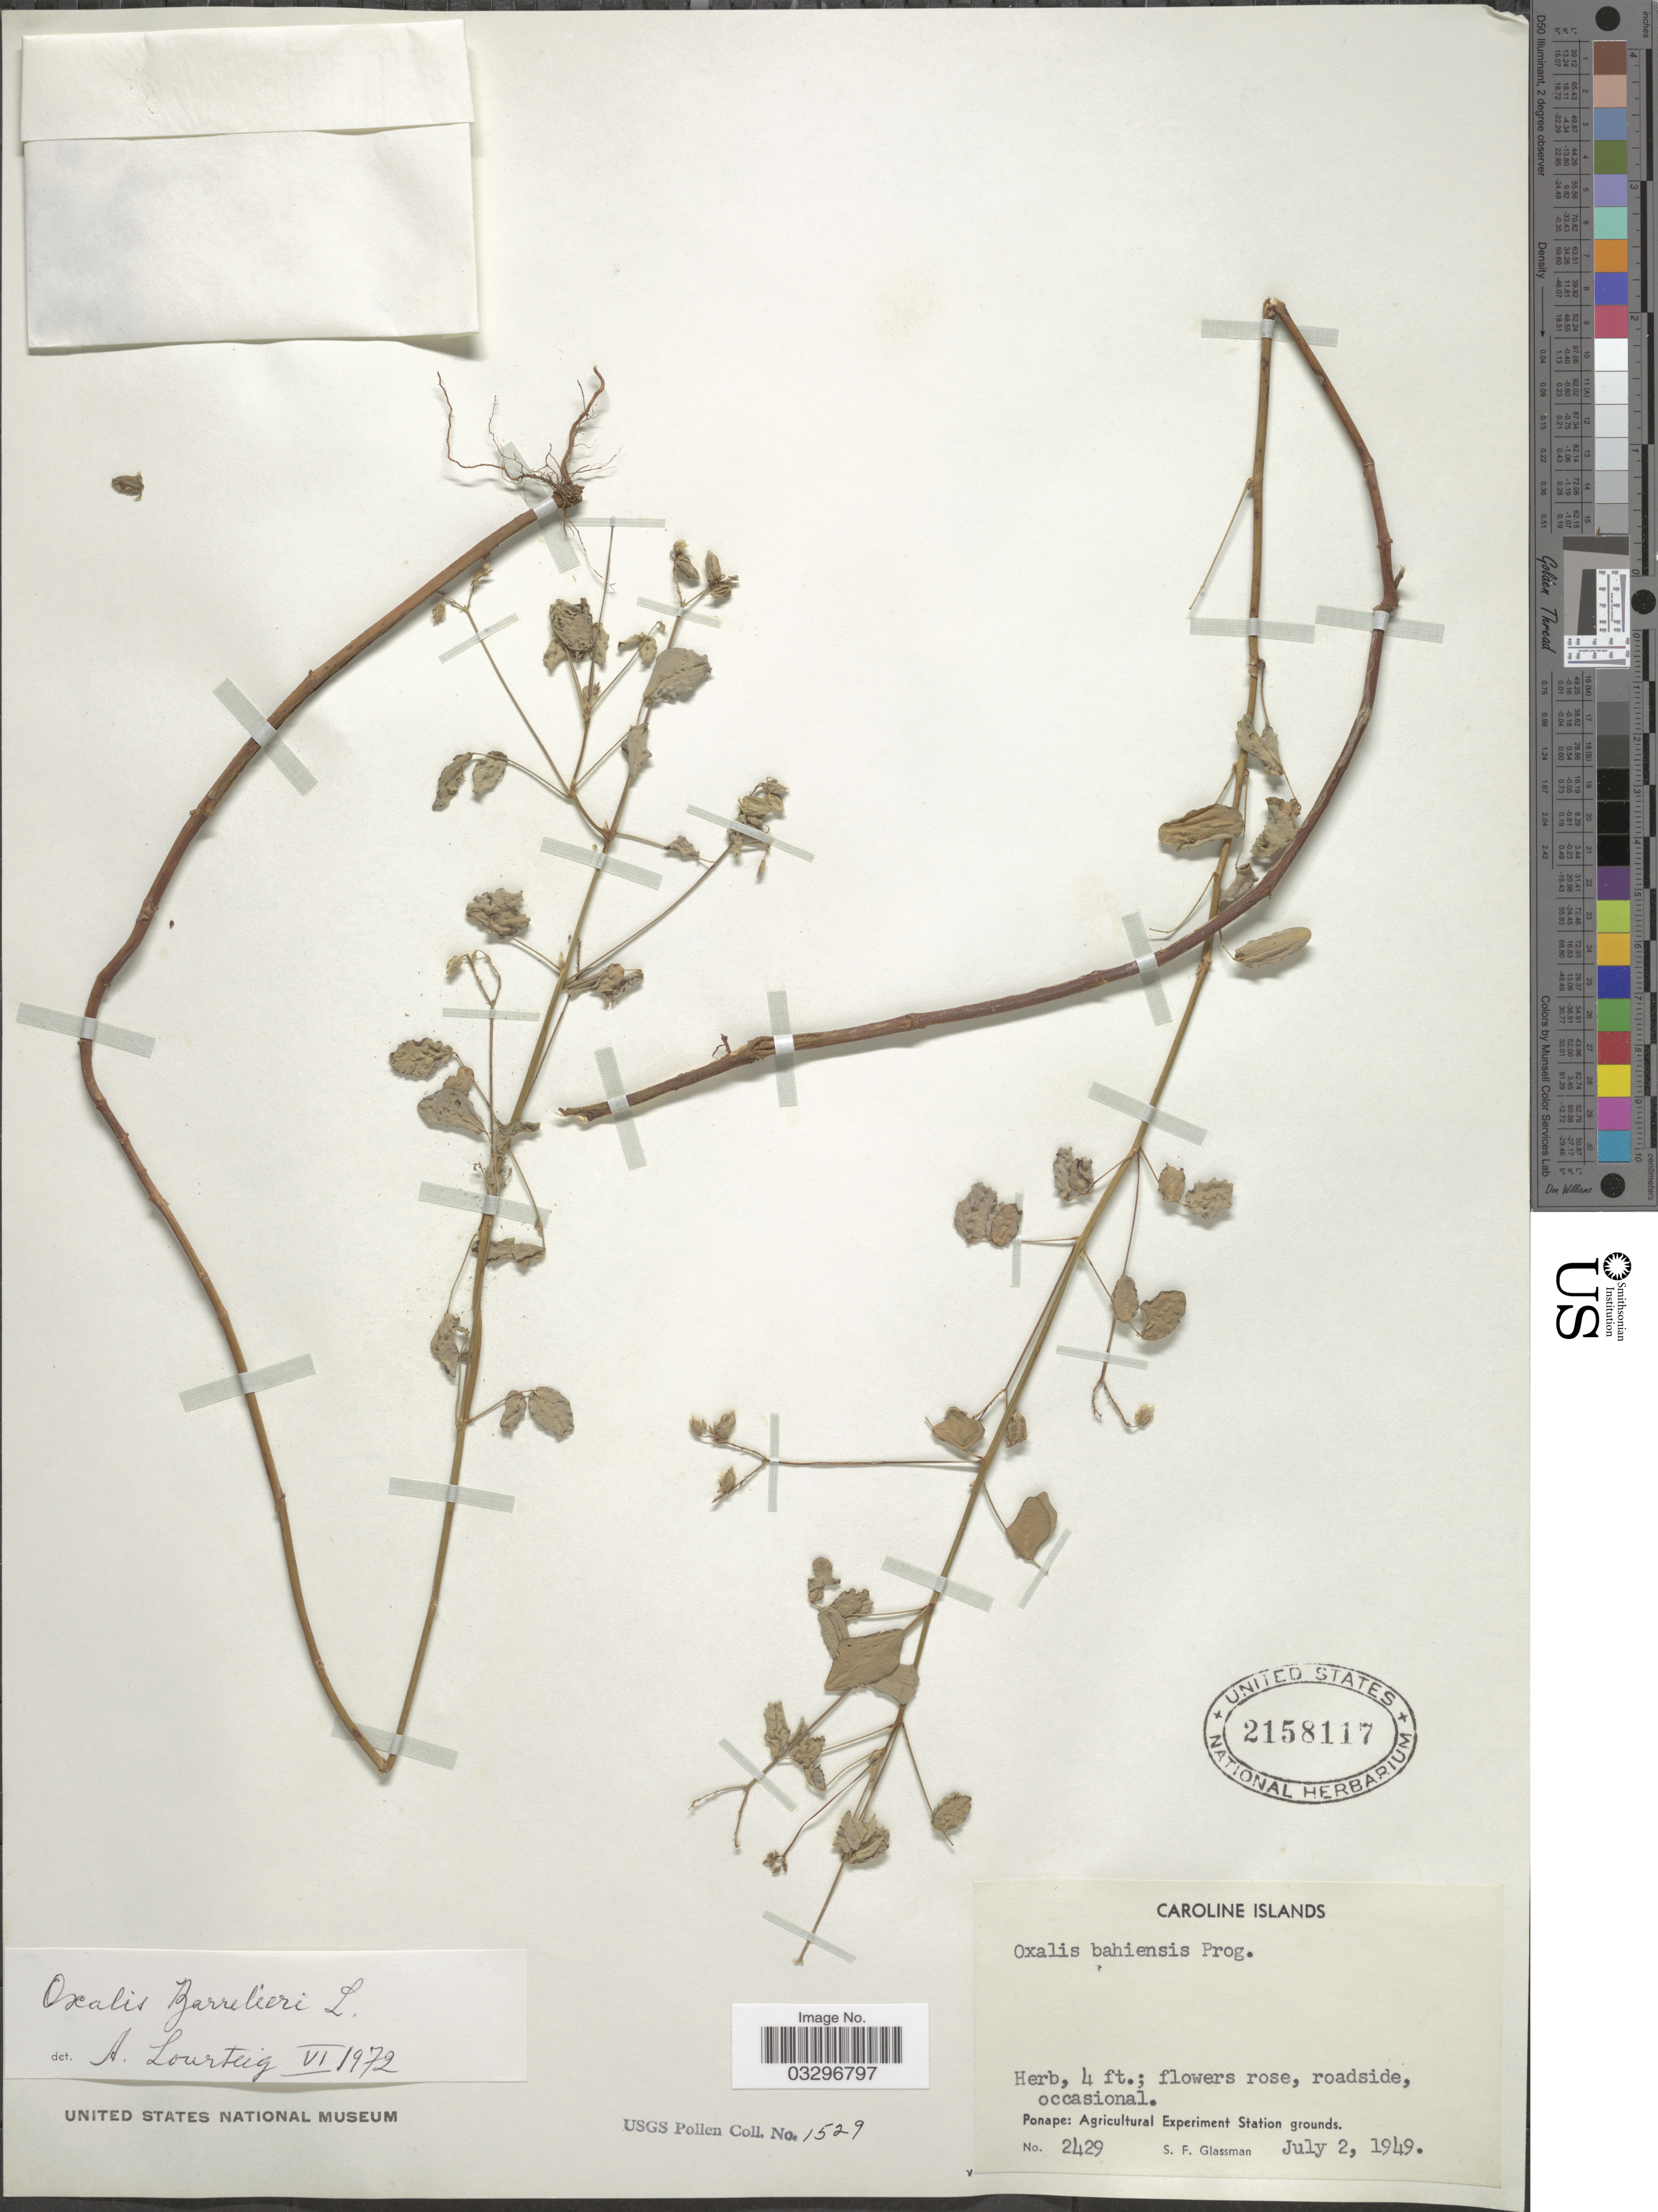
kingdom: Plantae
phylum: Tracheophyta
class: Magnoliopsida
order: Oxalidales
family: Oxalidaceae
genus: Oxalis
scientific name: Oxalis barrelieri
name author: L.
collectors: S. F. Glassman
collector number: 2429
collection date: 1949-07-02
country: Micronesia, Federated States of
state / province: Pohnpei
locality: Caroline Islands. Ponape: Agricultural Experiment Station grounds.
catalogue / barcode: US 2158117